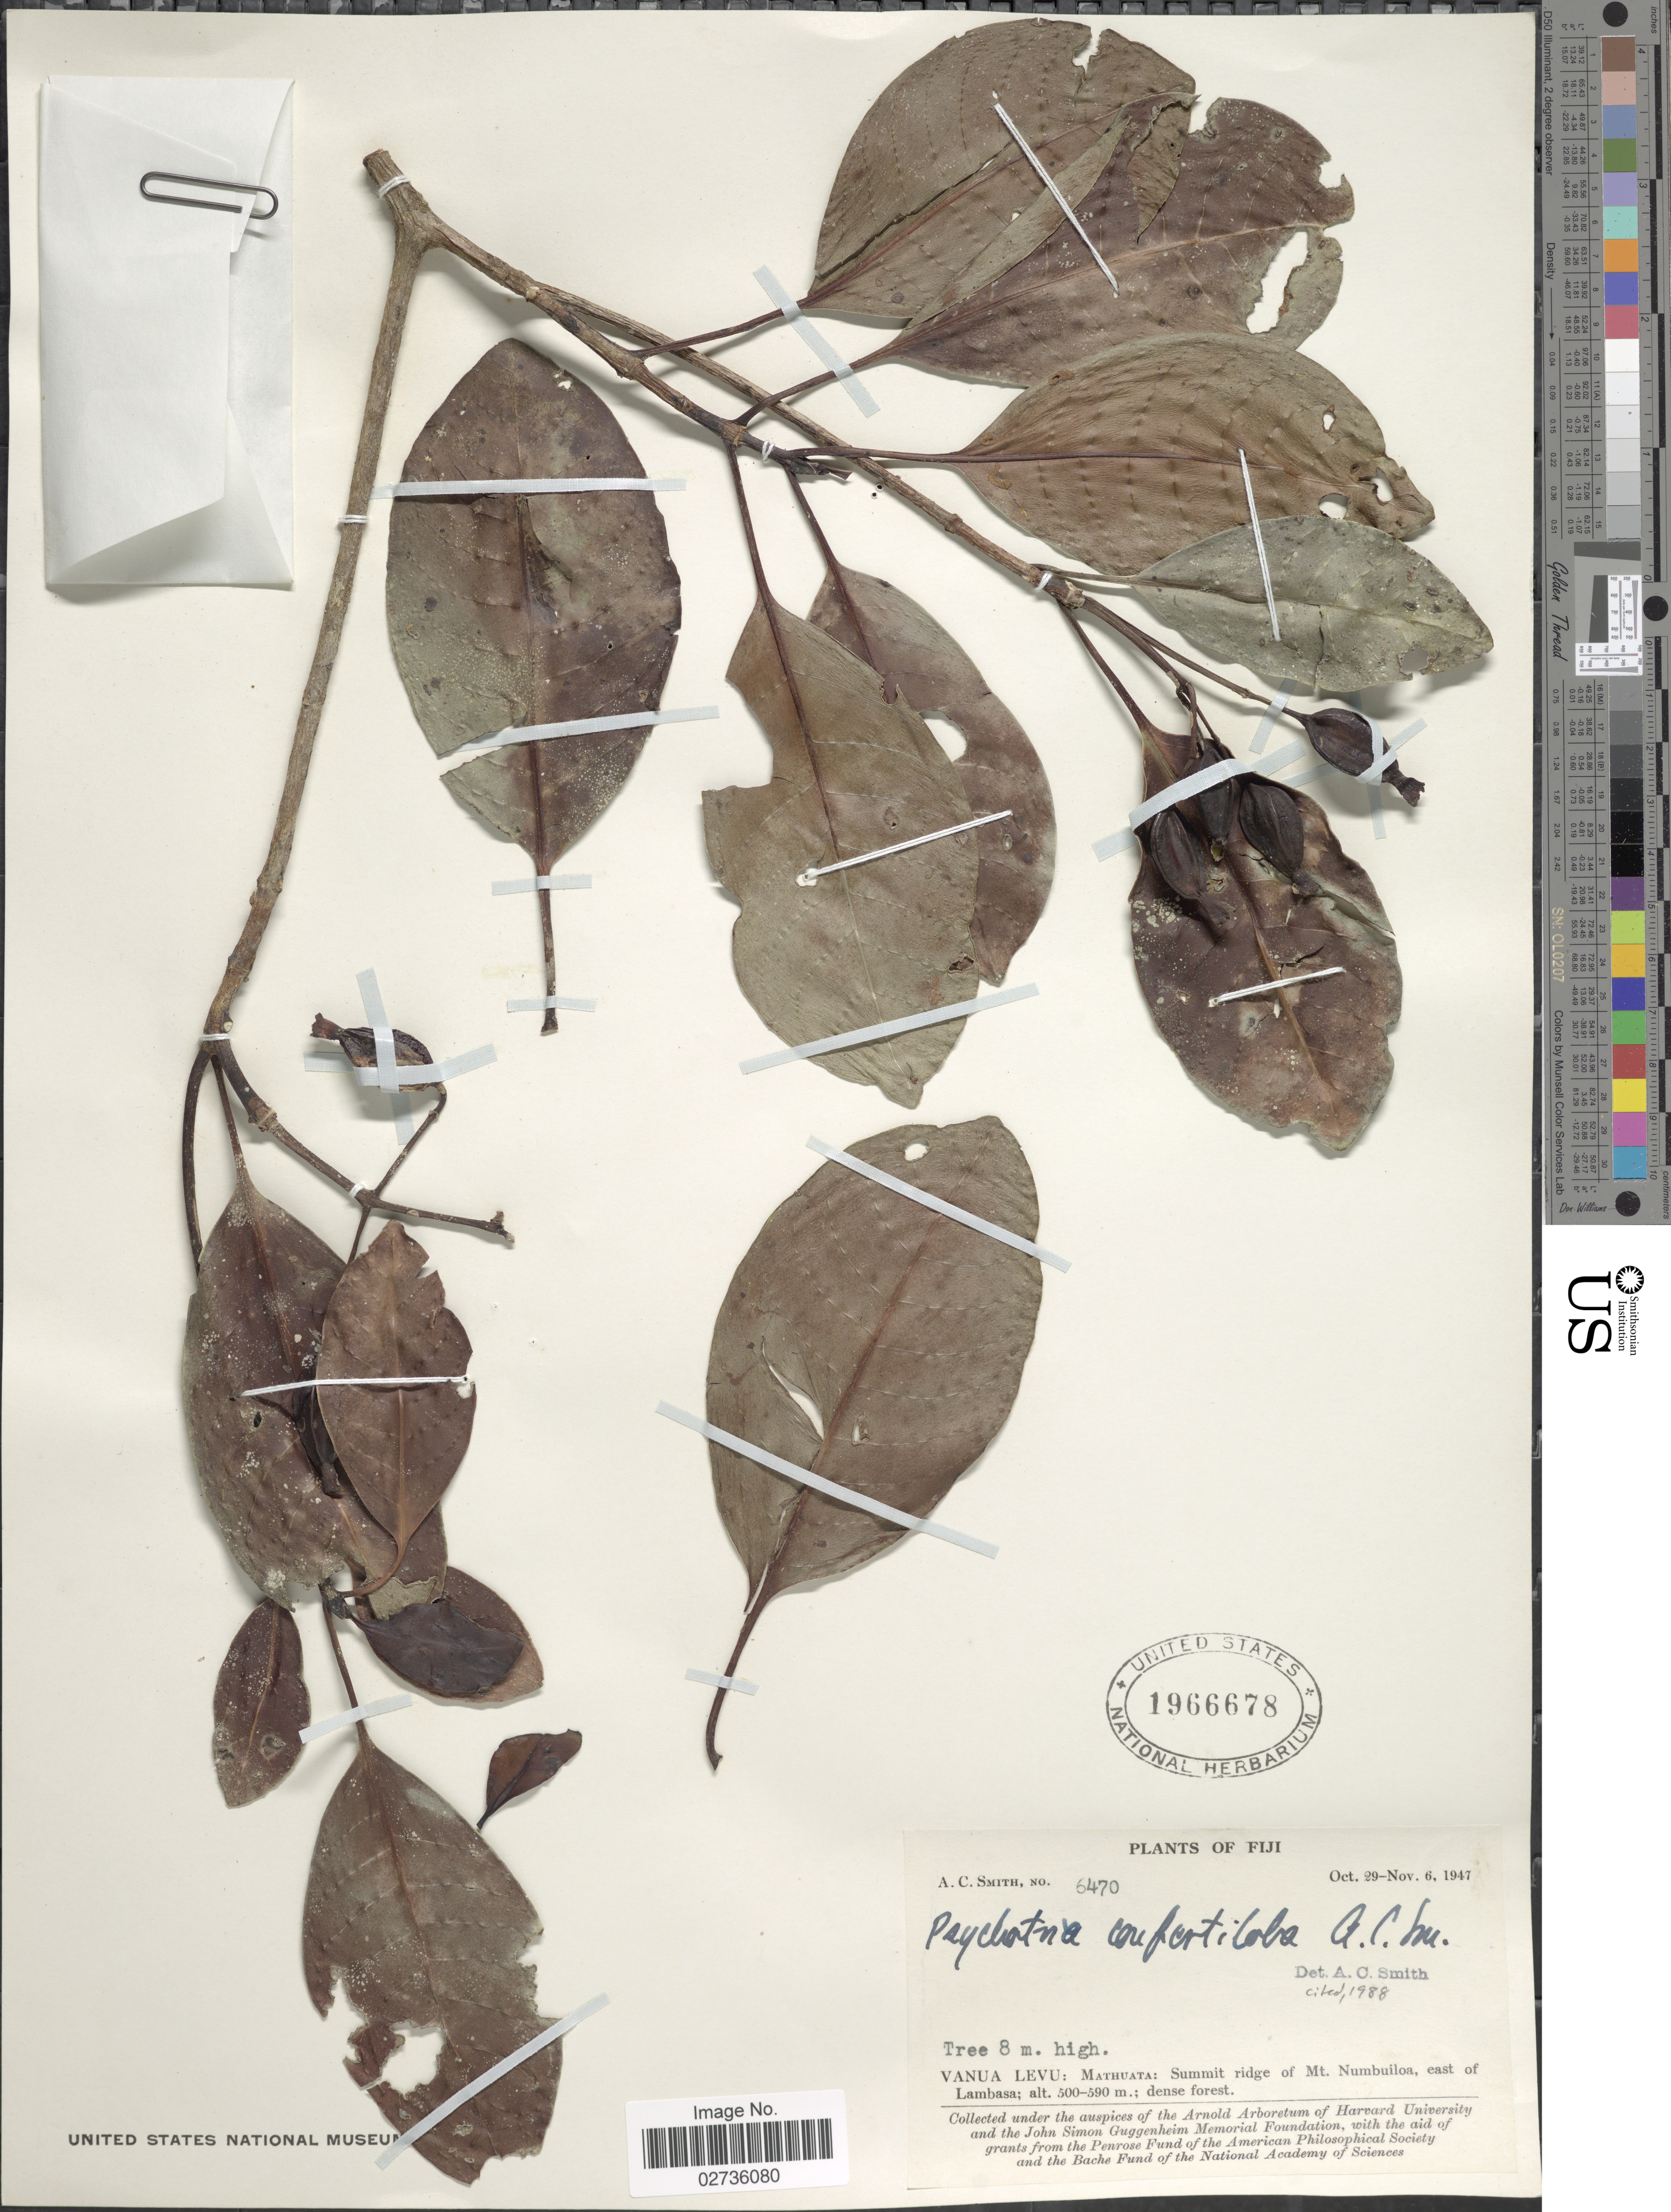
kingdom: Plantae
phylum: Tracheophyta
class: Magnoliopsida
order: Gentianales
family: Rubiaceae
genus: Psychotria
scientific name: Psychotria confertiloba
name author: A.C. Sm.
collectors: A. C. Smith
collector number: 6470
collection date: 1947-10-29/1947-11-06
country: Fiji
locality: Vanua Levu: Mathuata: Summit ridge of Mt. Numbuiloa, east of Lambasa.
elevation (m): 500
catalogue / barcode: US 1966678